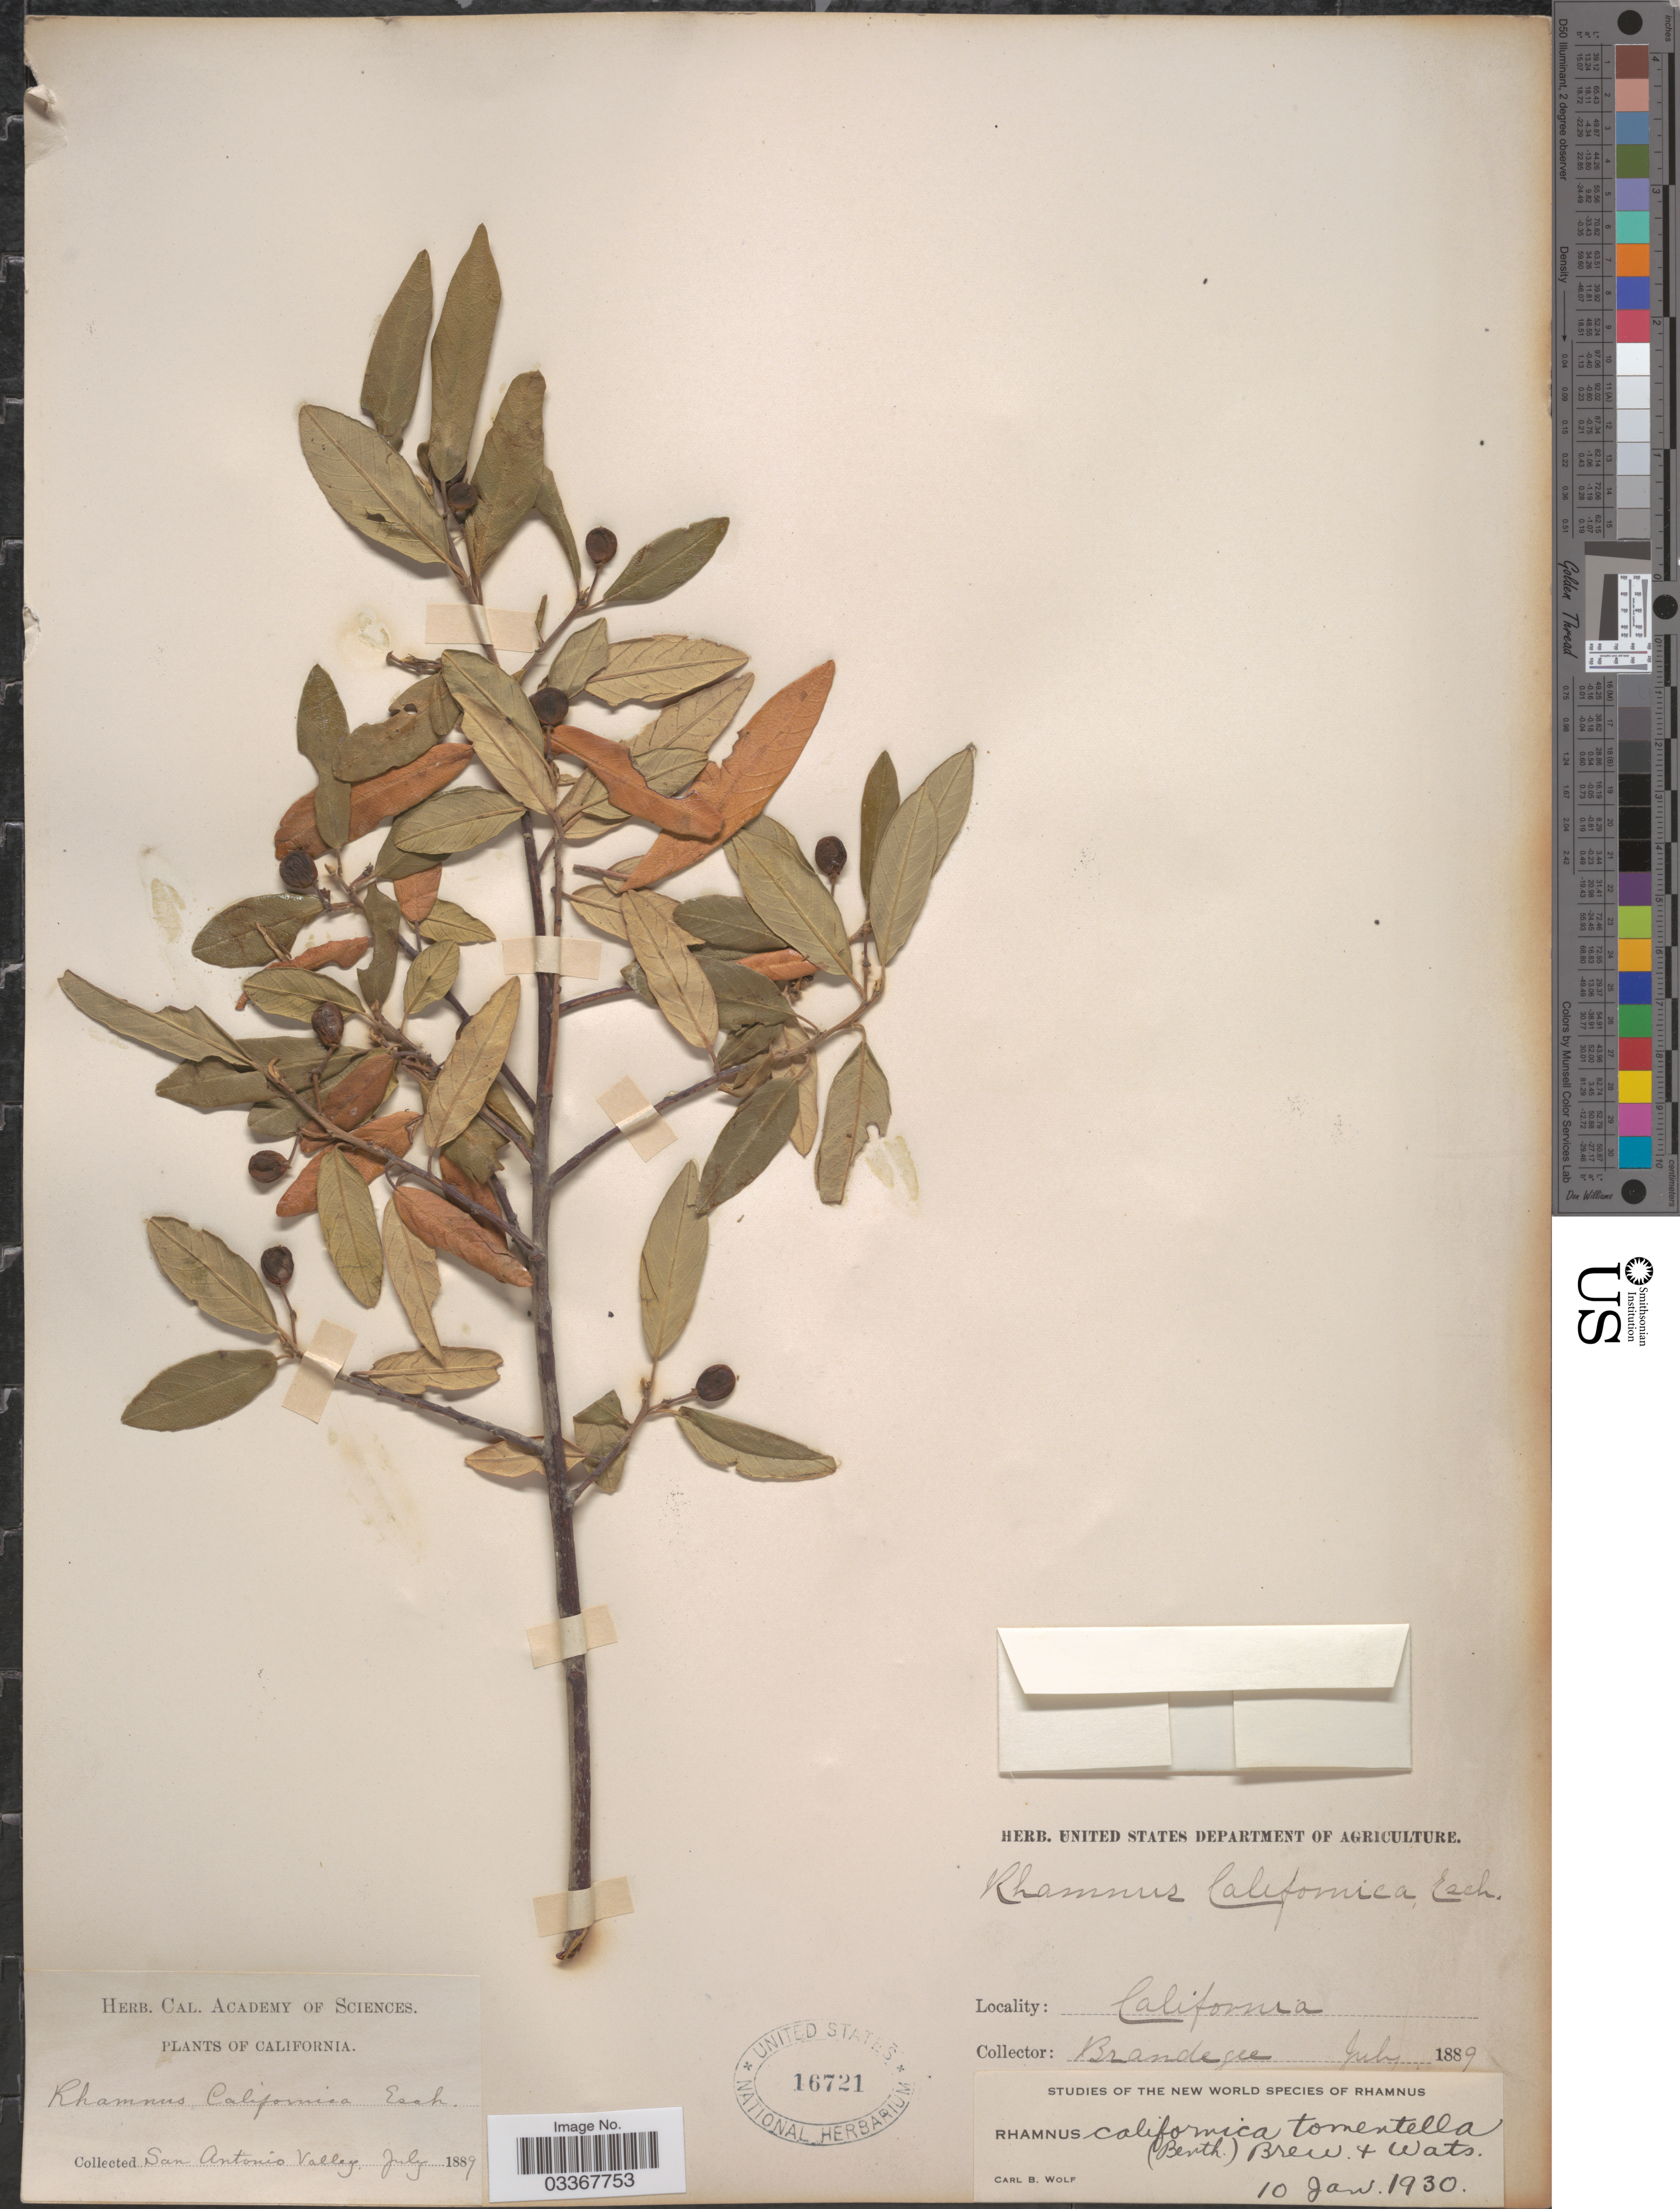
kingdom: Plantae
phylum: Tracheophyta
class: Magnoliopsida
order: Rosales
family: Rhamnaceae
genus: Frangula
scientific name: Frangula californica subsp. tomentella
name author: (Benth.) Kartesz & Gandhi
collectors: -- Brandegee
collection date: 1889-07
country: United States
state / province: California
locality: San Antonio Valley.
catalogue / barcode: US 16721